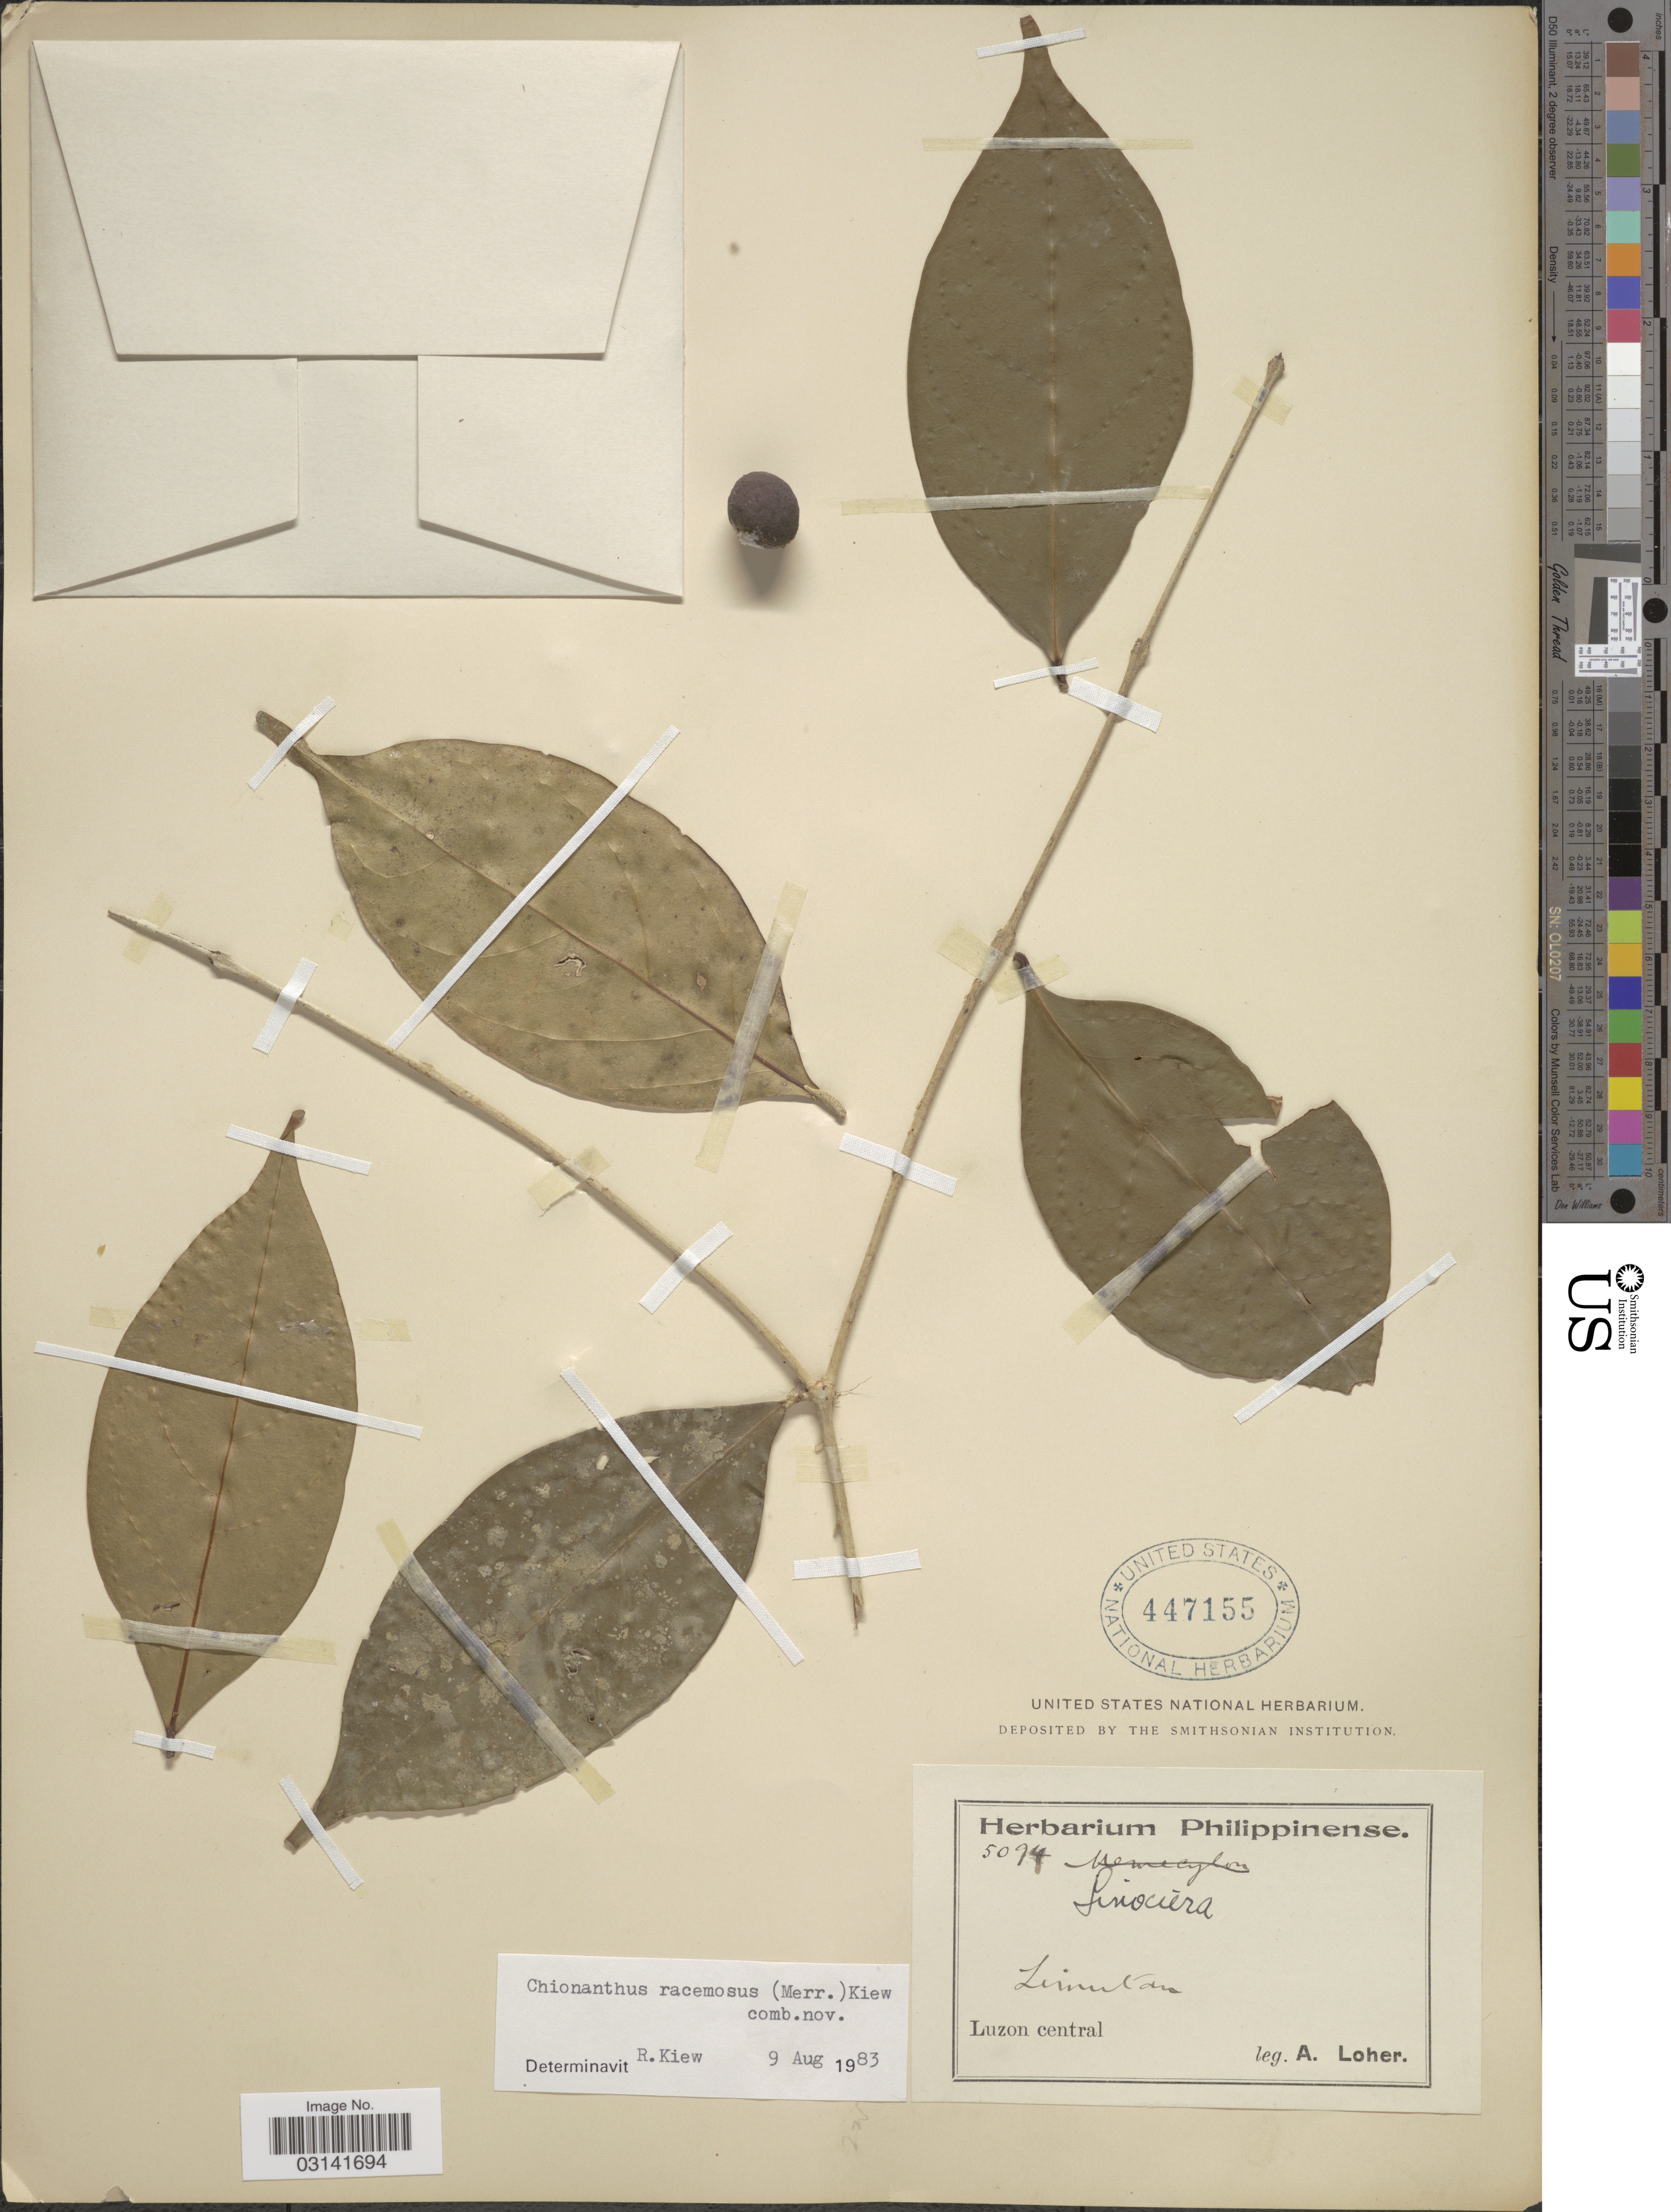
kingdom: Plantae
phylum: Tracheophyta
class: Magnoliopsida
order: Lamiales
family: Oleaceae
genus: Chionanthus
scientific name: Chionanthus racemosus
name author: (Merr.) Kiew & Pelser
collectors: A. Loher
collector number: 5094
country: Philippines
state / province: Central Luzon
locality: Limutan. Luzon central.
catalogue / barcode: US 447155